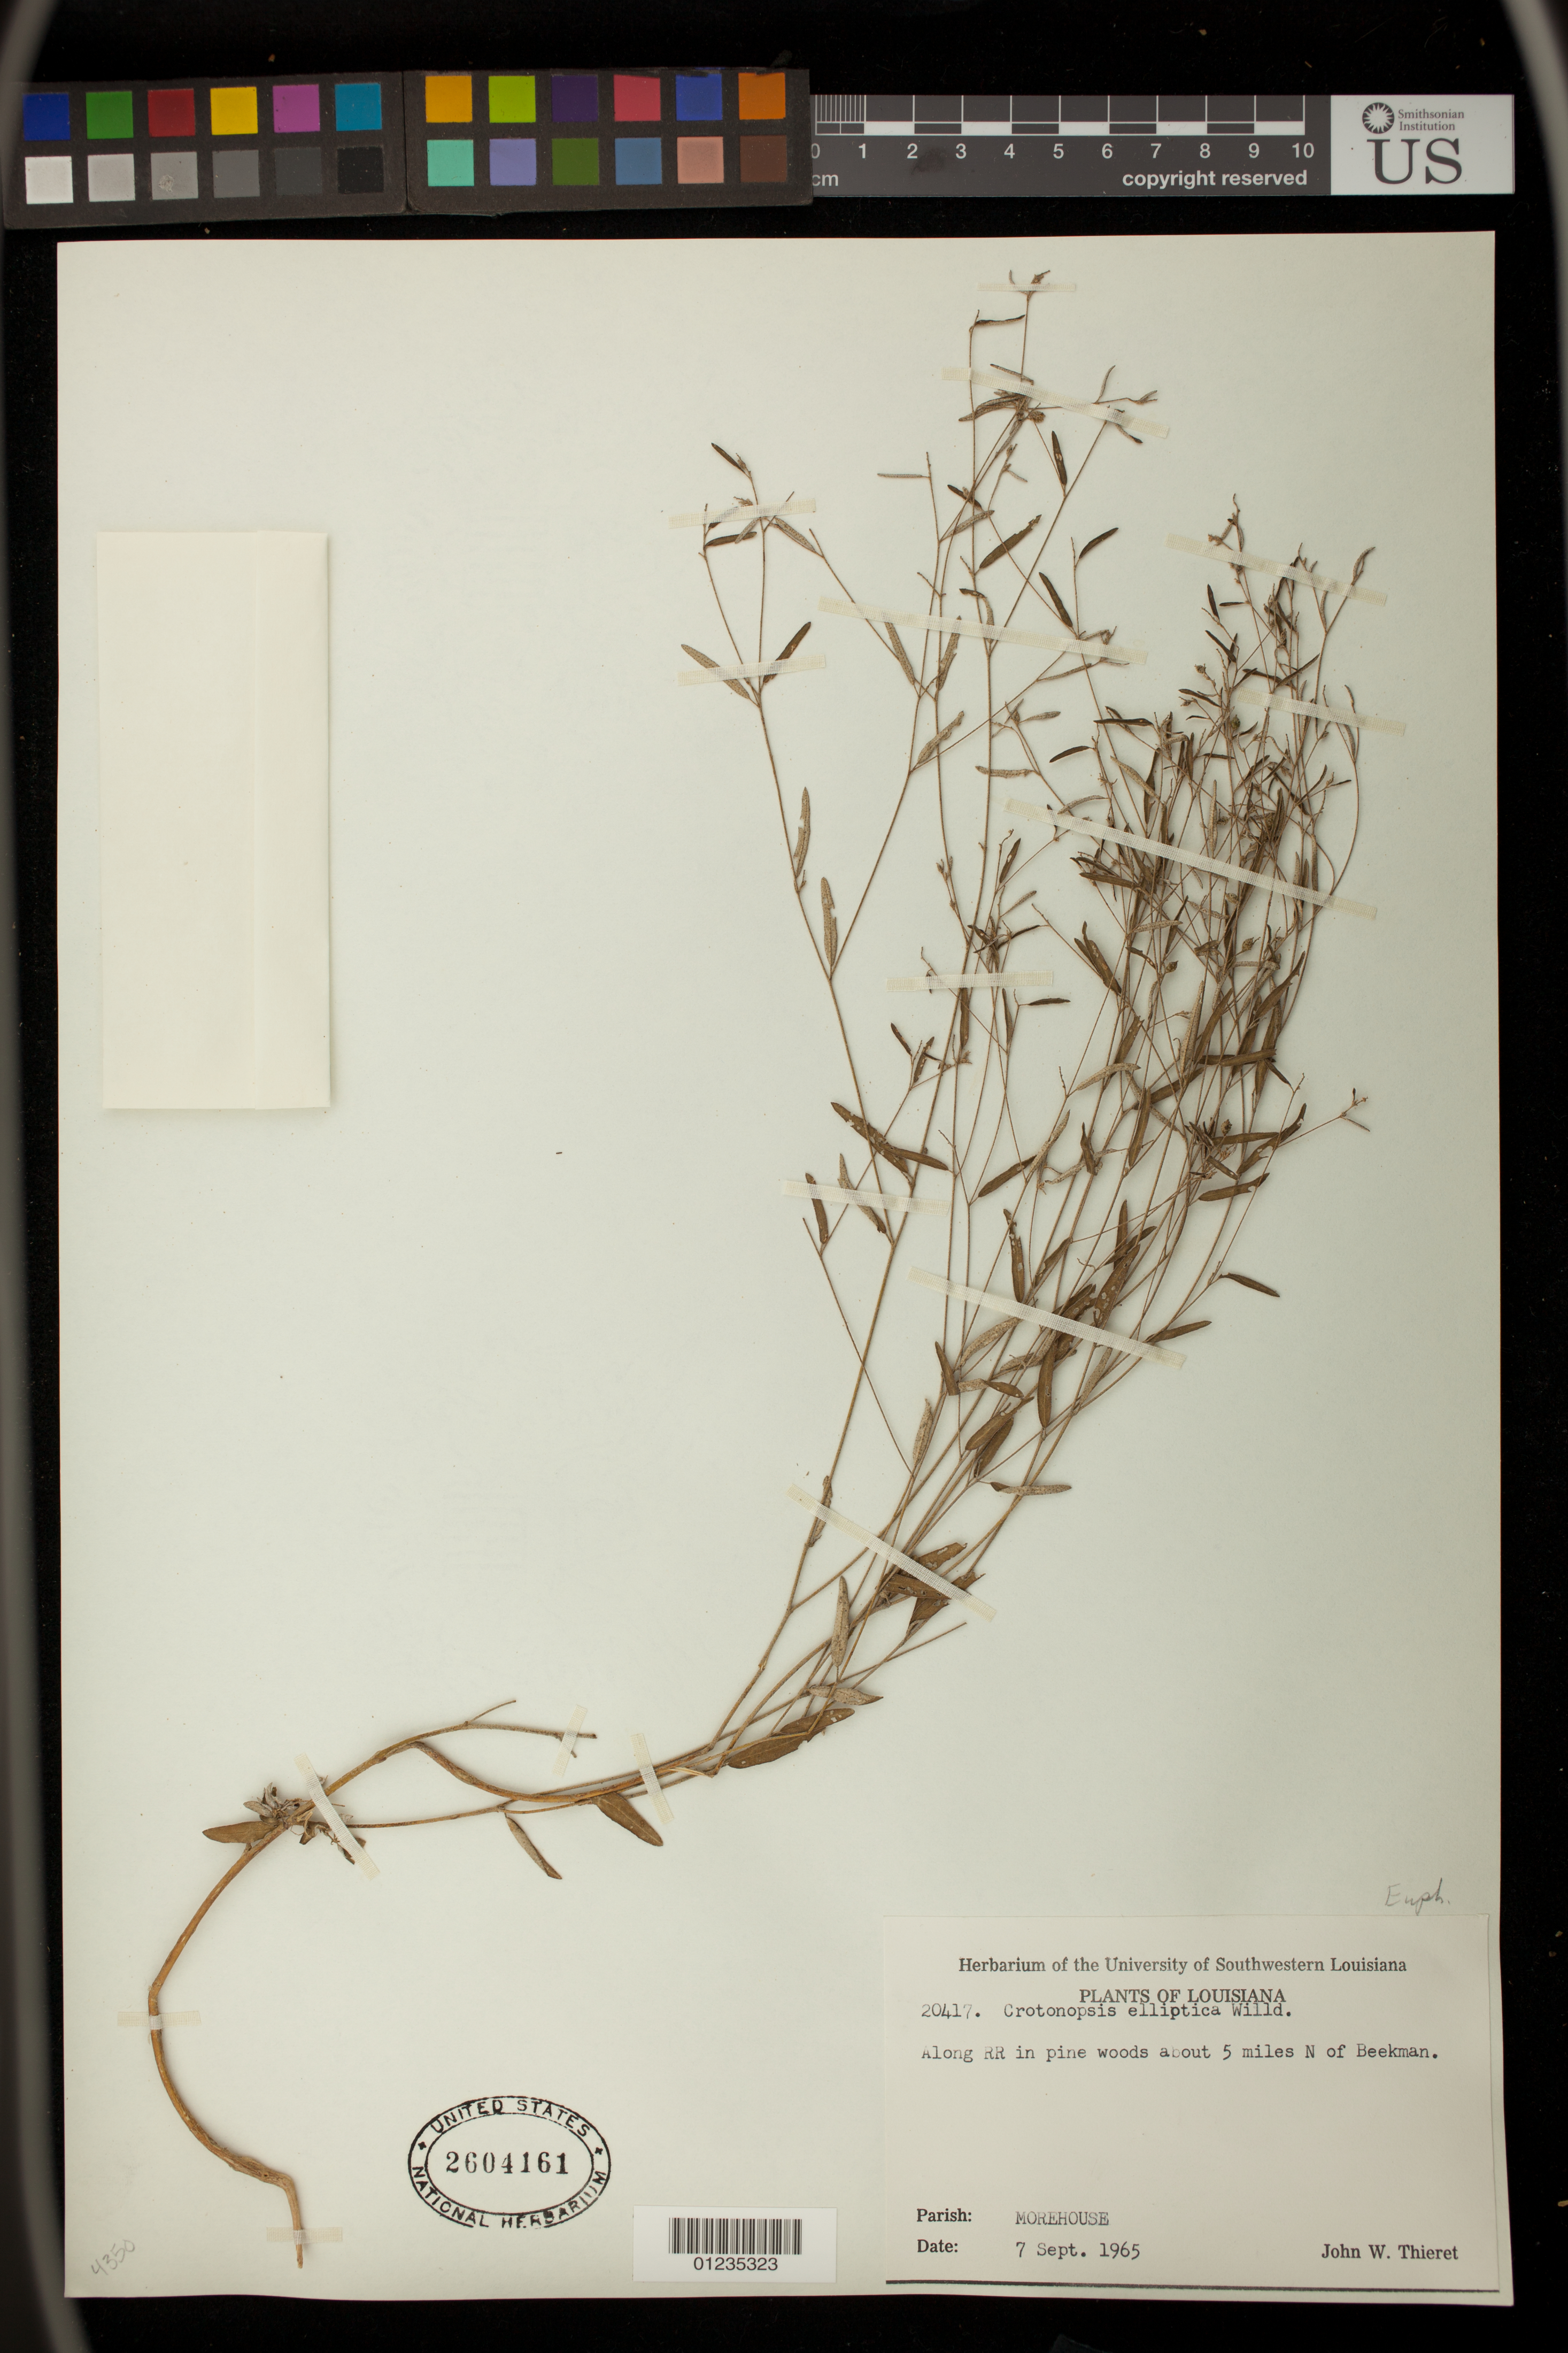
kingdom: Plantae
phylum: Tracheophyta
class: Magnoliopsida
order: Malpighiales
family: Euphorbiaceae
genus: Crotonopsis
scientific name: Crotonopsis elliptica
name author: Willd.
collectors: J. W. Thieret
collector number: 20417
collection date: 1965-09-07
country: United States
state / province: Louisiana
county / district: Morehouse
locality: Along RR in pine woods about 5 miles N of Beekman.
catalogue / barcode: US 2604161